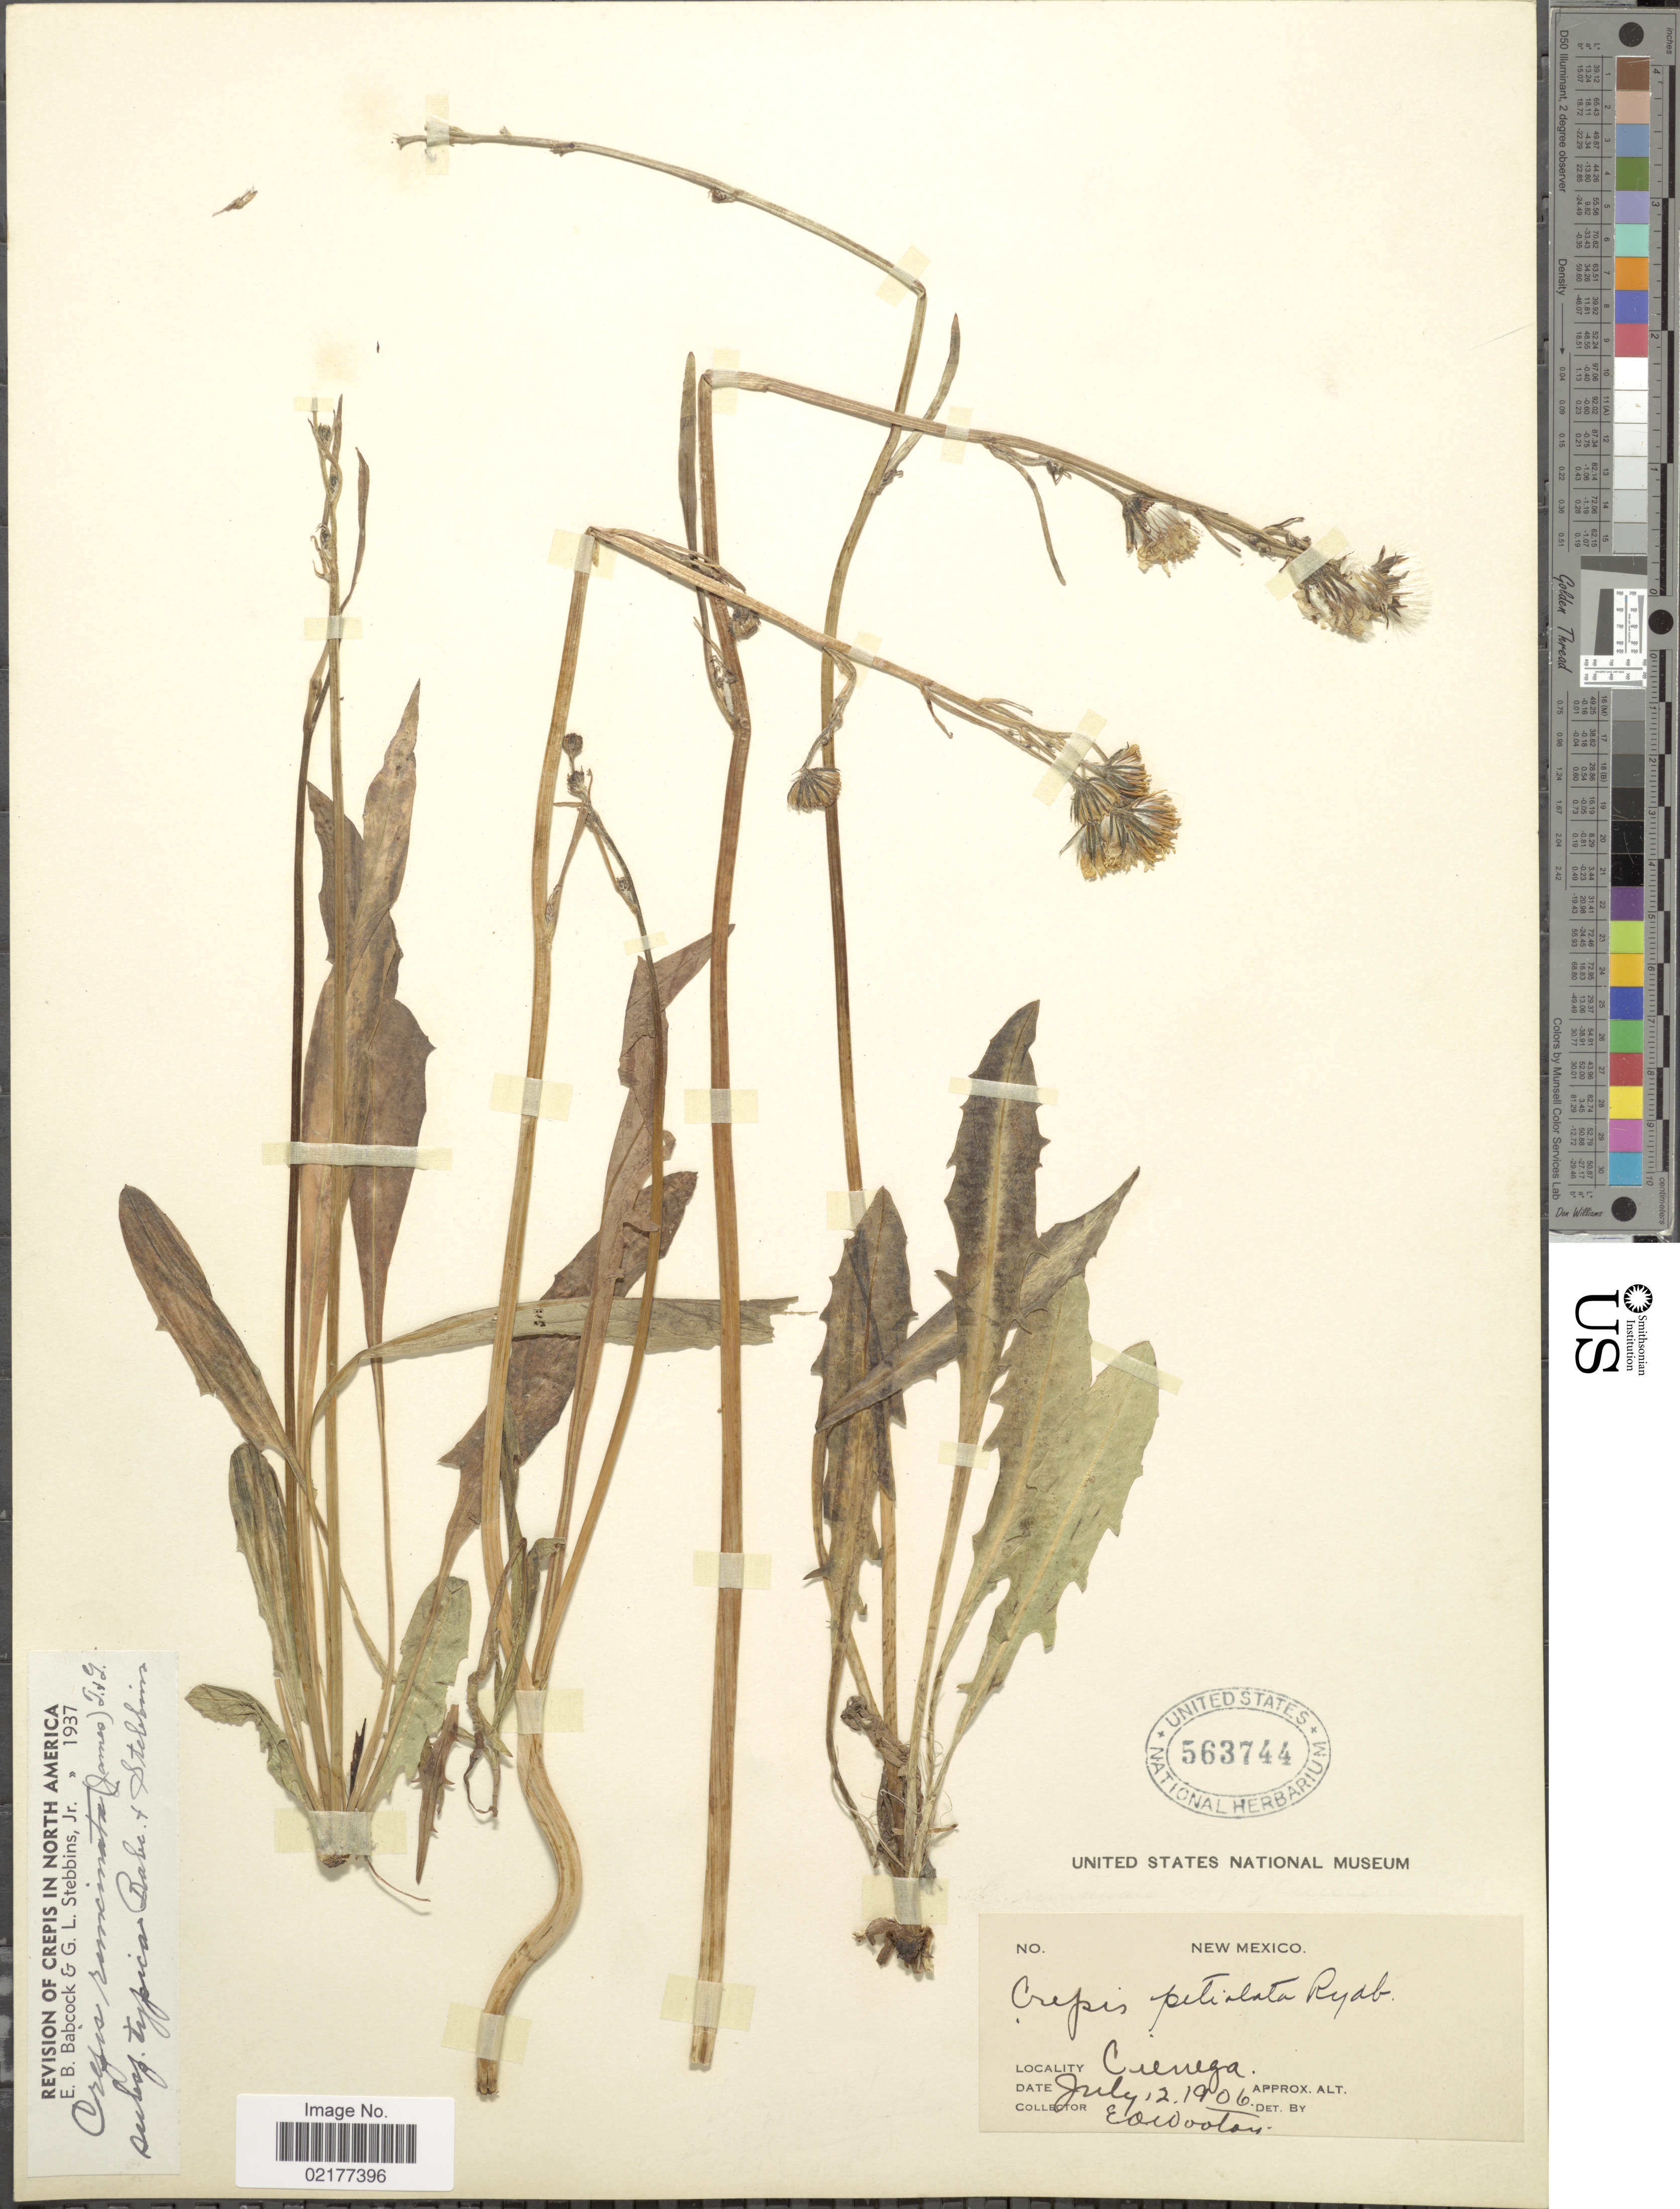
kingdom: Plantae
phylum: Tracheophyta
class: Magnoliopsida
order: Asterales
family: Asteraceae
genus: Crepis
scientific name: Crepis runcinata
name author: Torr. & A. Gray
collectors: E. O. Wooton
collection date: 1906-07-12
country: United States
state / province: New Mexico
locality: Cienega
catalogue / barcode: US 563744